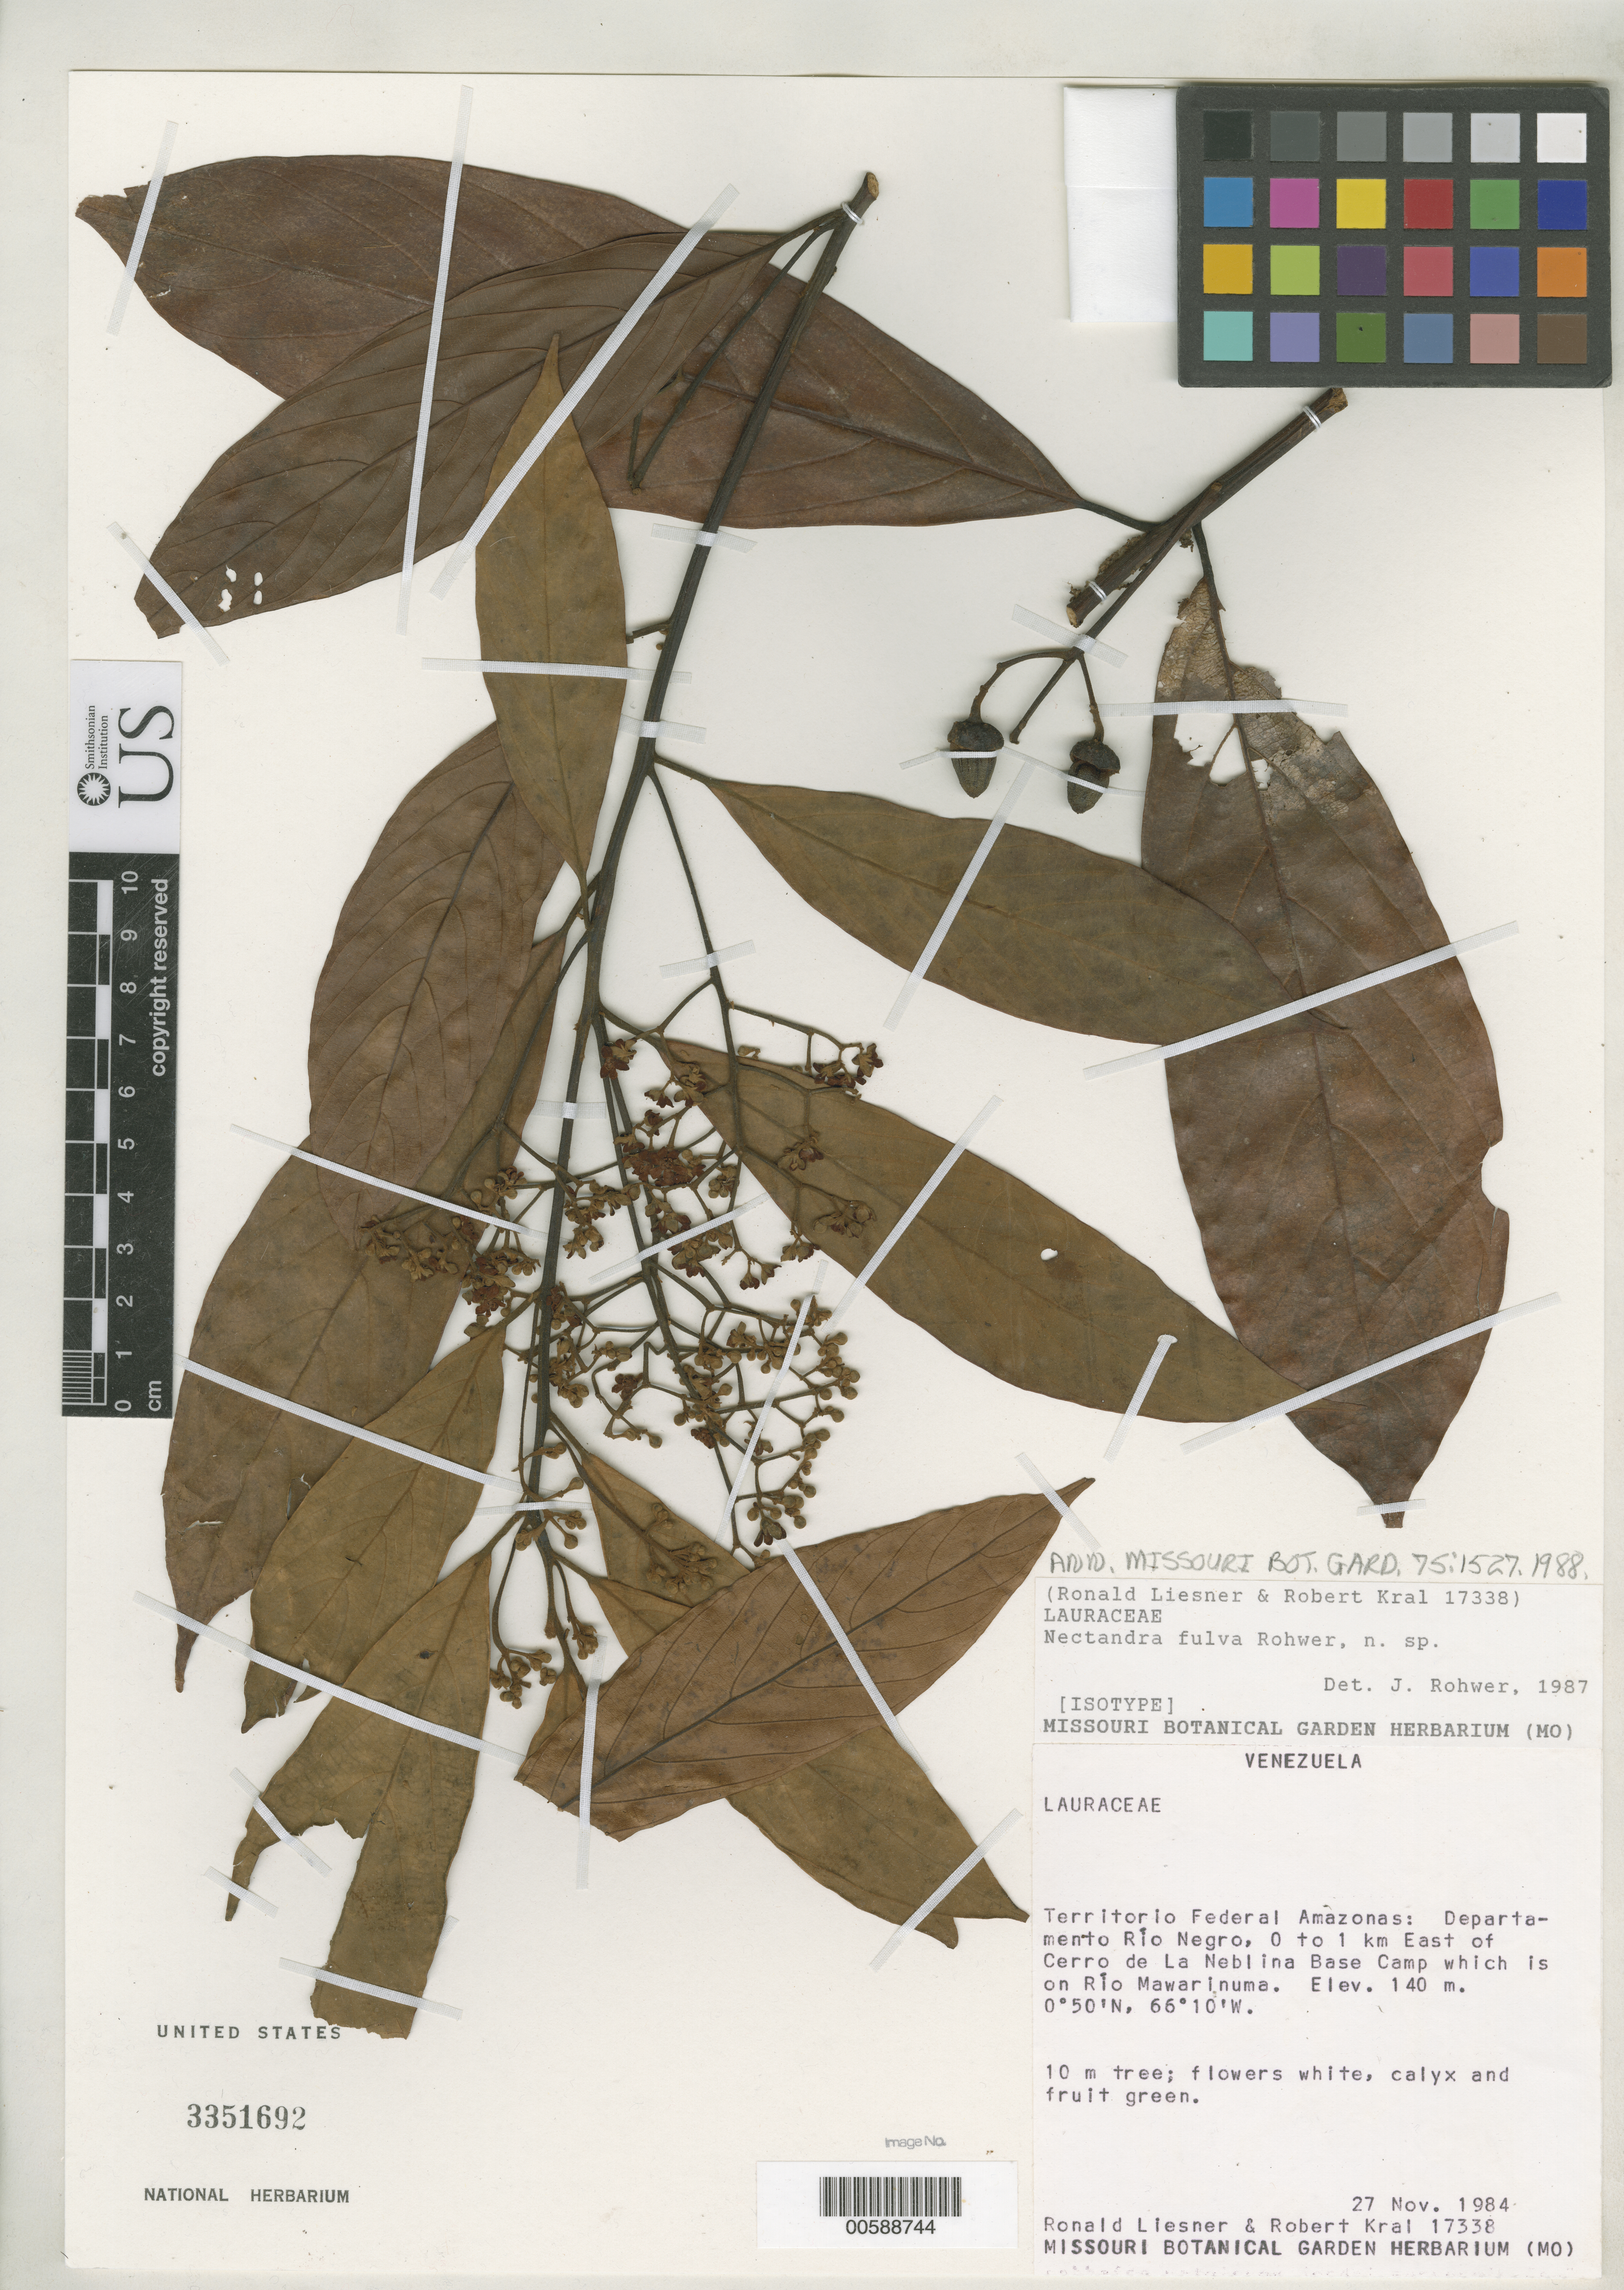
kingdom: Plantae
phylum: Tracheophyta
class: Magnoliopsida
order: Laurales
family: Lauraceae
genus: Nectandra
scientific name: Nectandra fulva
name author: Rohwer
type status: Isotype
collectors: R. L. Liesner & R. Kral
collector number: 17338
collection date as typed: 27 Nov 1984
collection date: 1984-11-27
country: Venezuela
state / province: Amazonas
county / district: Rio Negro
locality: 0 to 1 km E of Cerro de la Neblina base camp which is on Rio Mawarinuma.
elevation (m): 140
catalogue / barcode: US 3351692